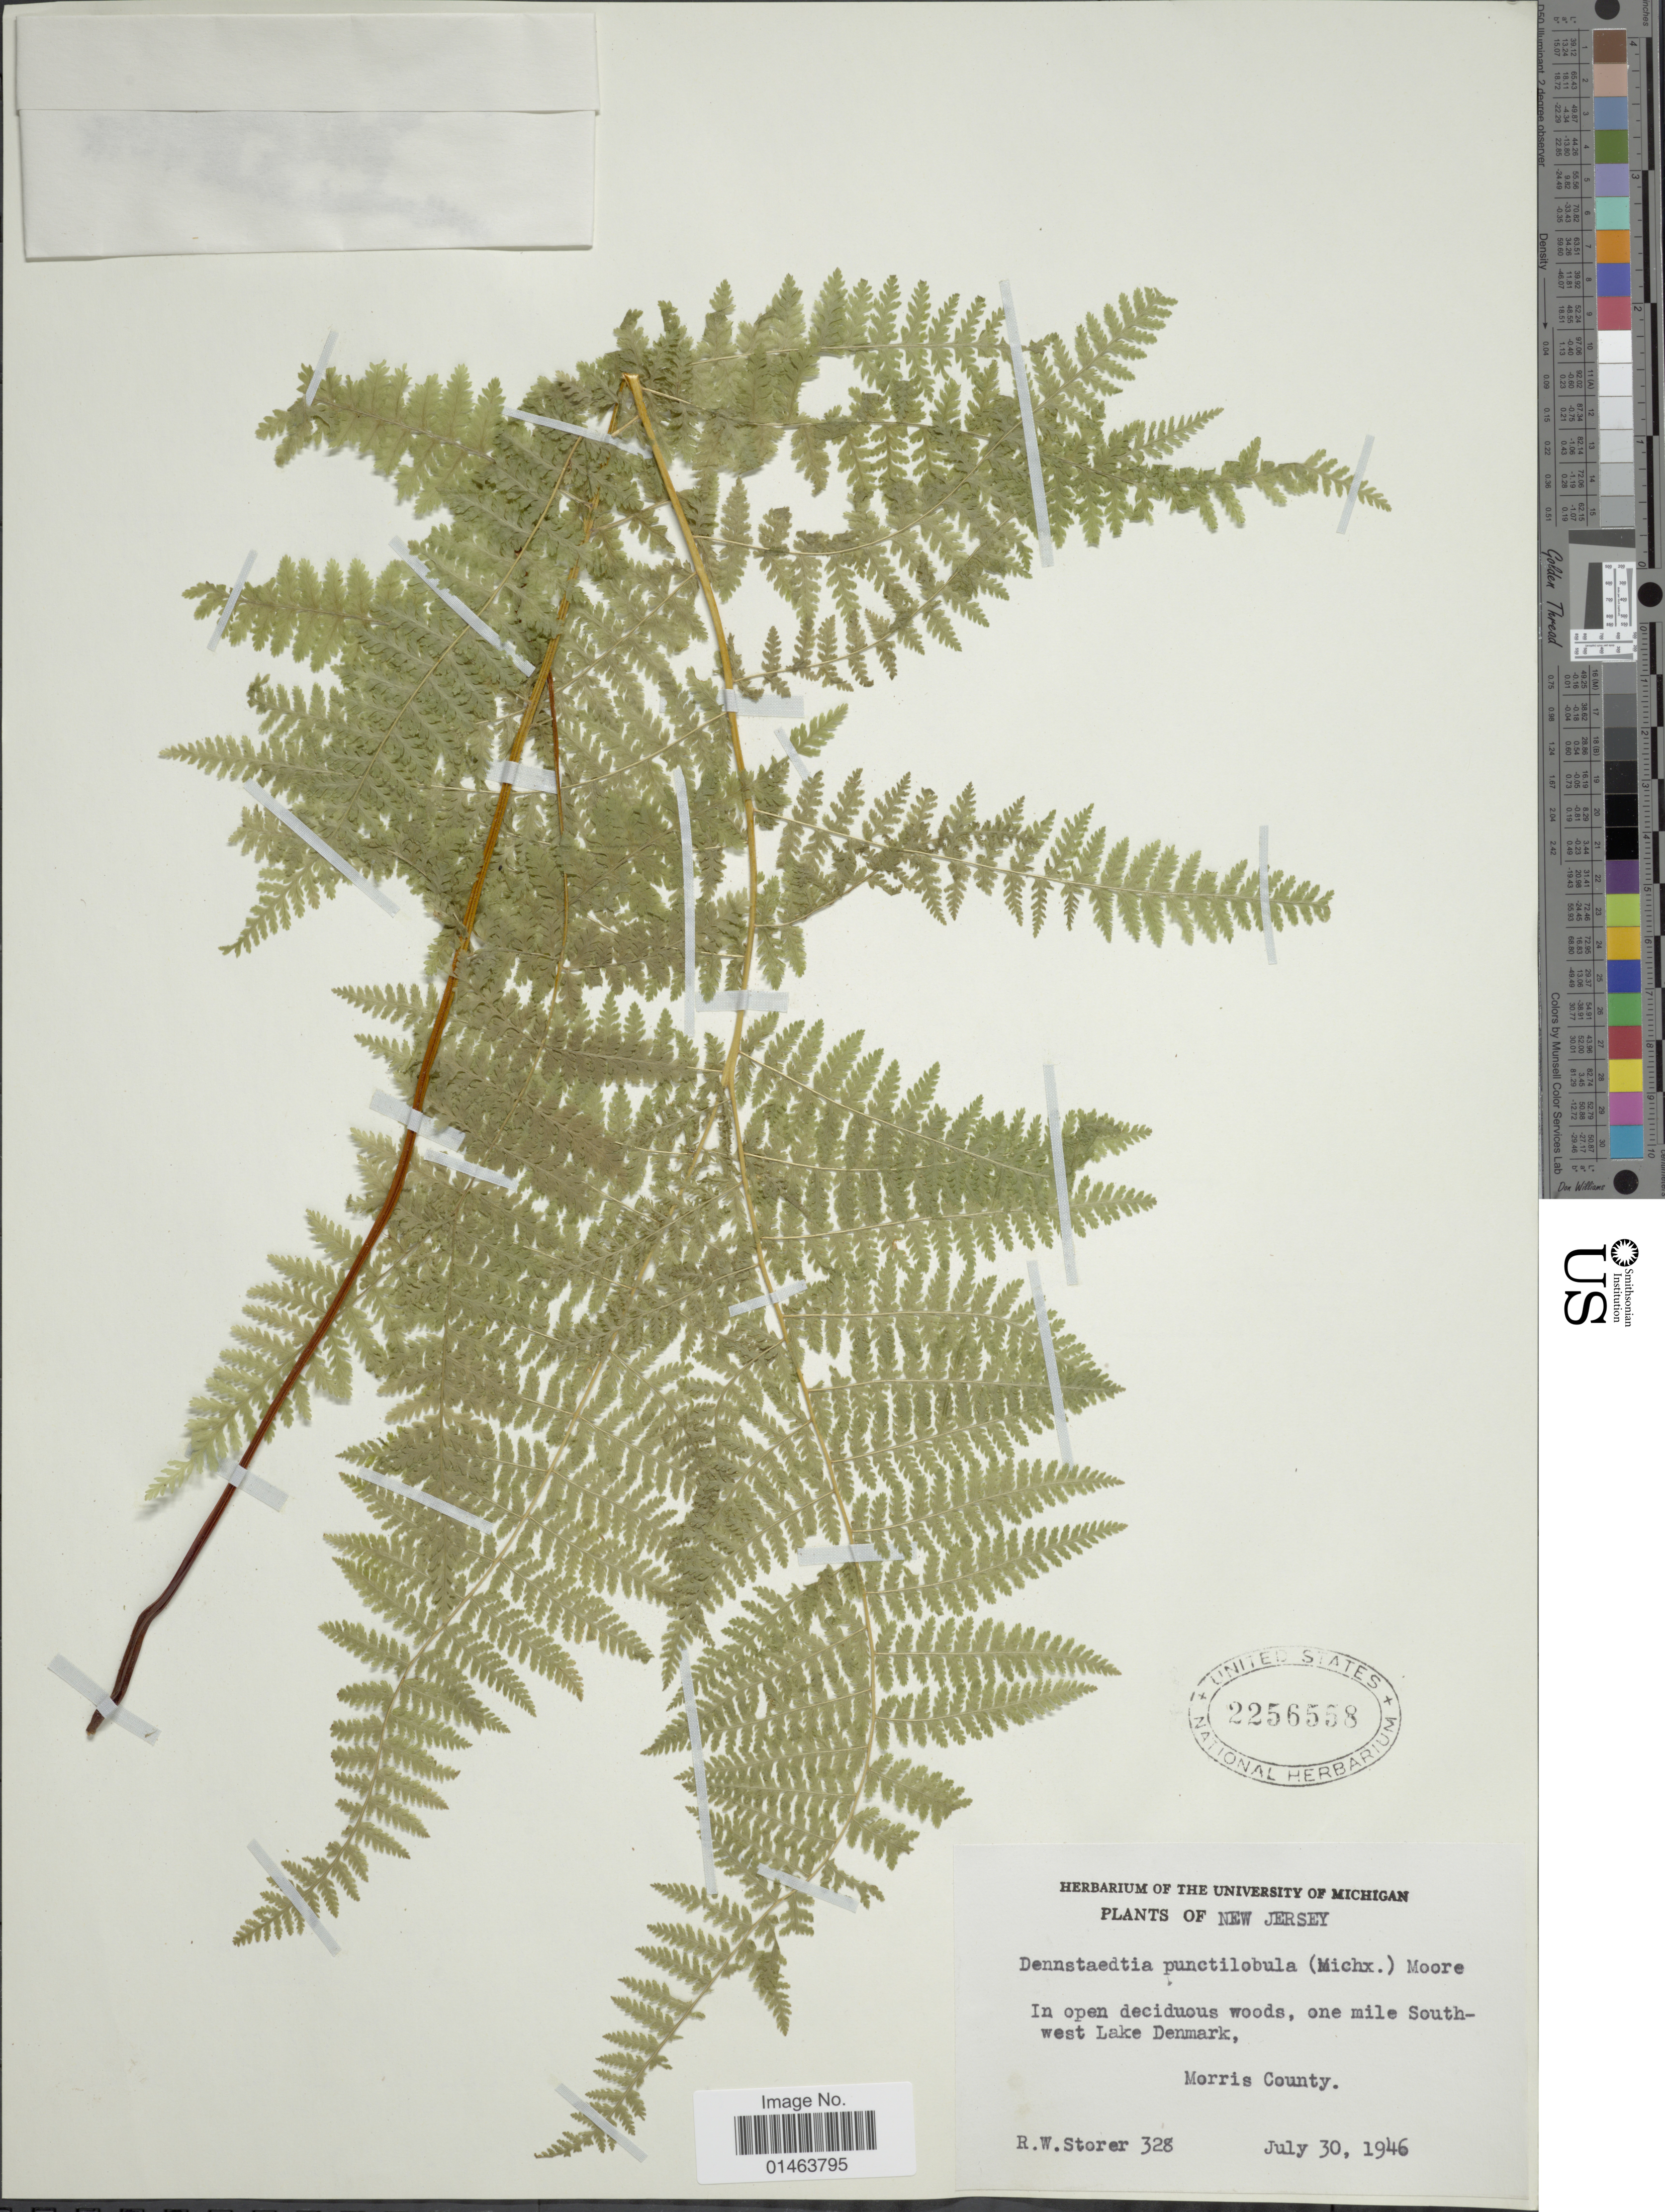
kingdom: Plantae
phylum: Tracheophyta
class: Polypodiopsida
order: Polypodiales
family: Dennstaedtiaceae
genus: Dennstaedtia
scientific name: Dennstaedtia punctilobula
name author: (Michx.) T. Moore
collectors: R. Storer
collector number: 328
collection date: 1946-07-30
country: United States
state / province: New Jersey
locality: New Jersey, In open deciduous woods, one mile South west Lake Denmark, Morris County.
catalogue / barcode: US 2256558